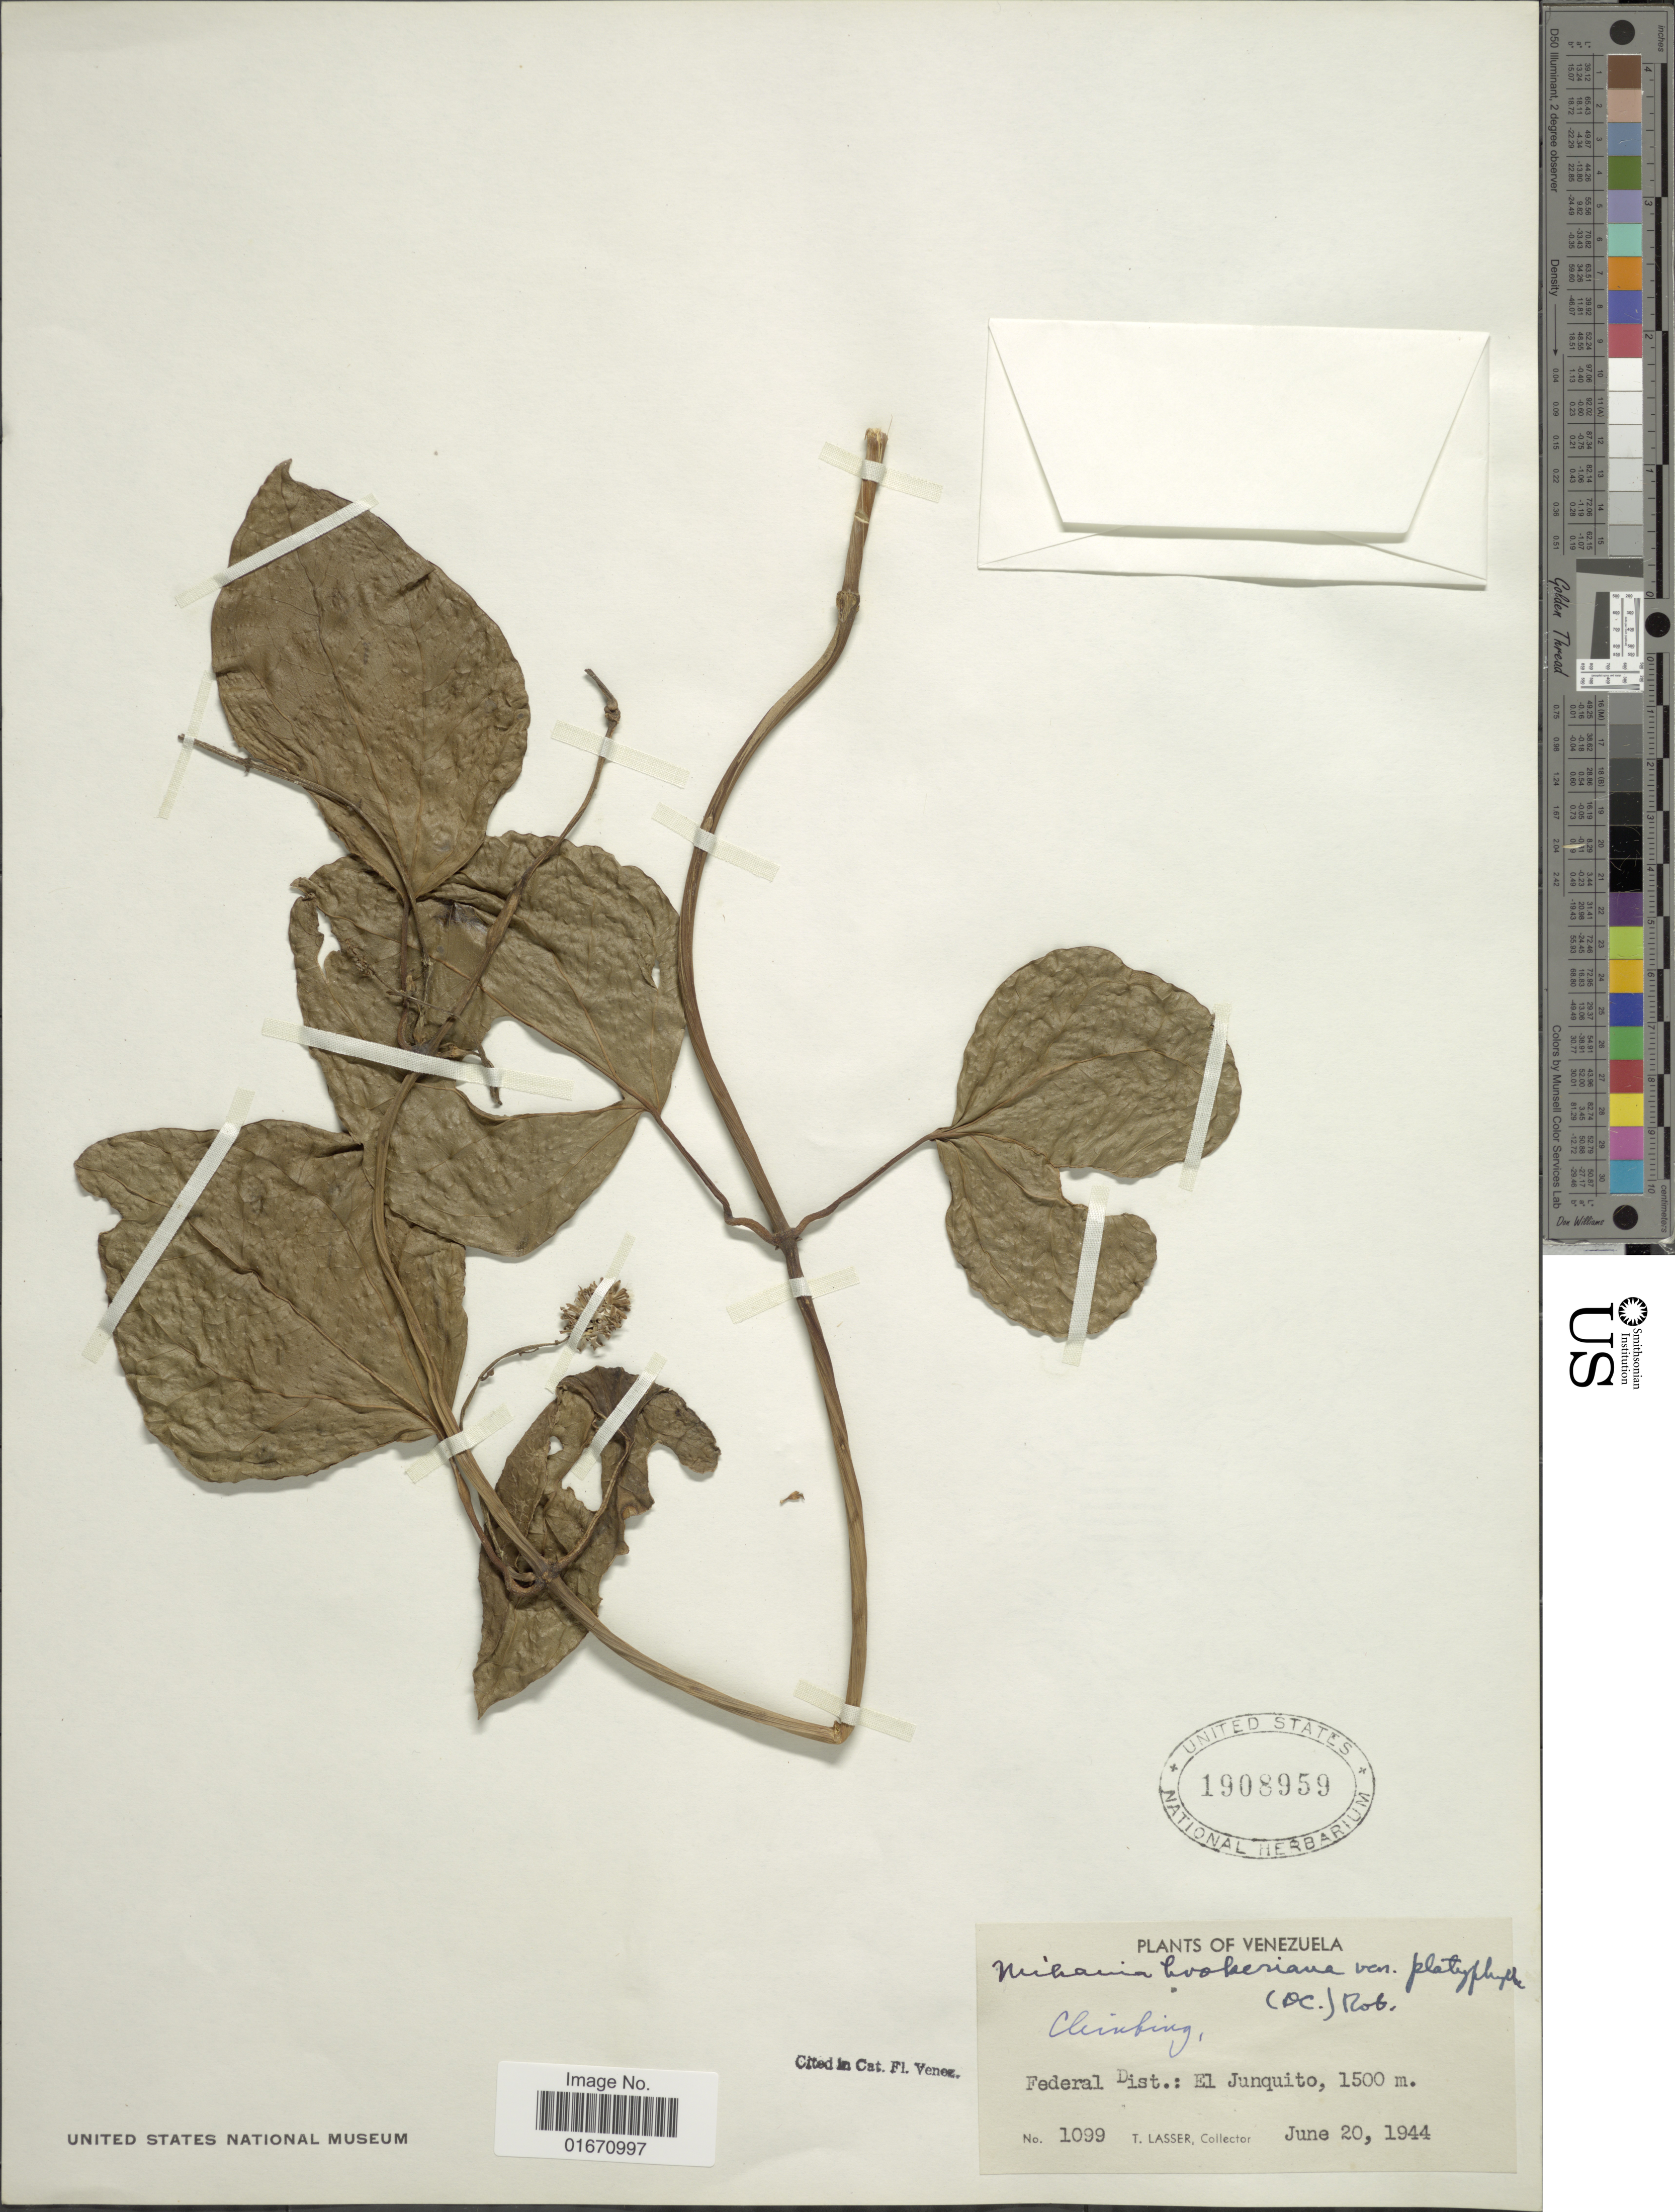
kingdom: Plantae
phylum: Tracheophyta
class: Magnoliopsida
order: Asterales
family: Asteraceae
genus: Mikania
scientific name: Mikania hookeriana var. platyphylla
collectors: T. Lasser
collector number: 1099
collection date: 1944-06-20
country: Venezuela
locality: Federal Dist., El Junquito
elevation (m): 1500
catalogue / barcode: US 1908959